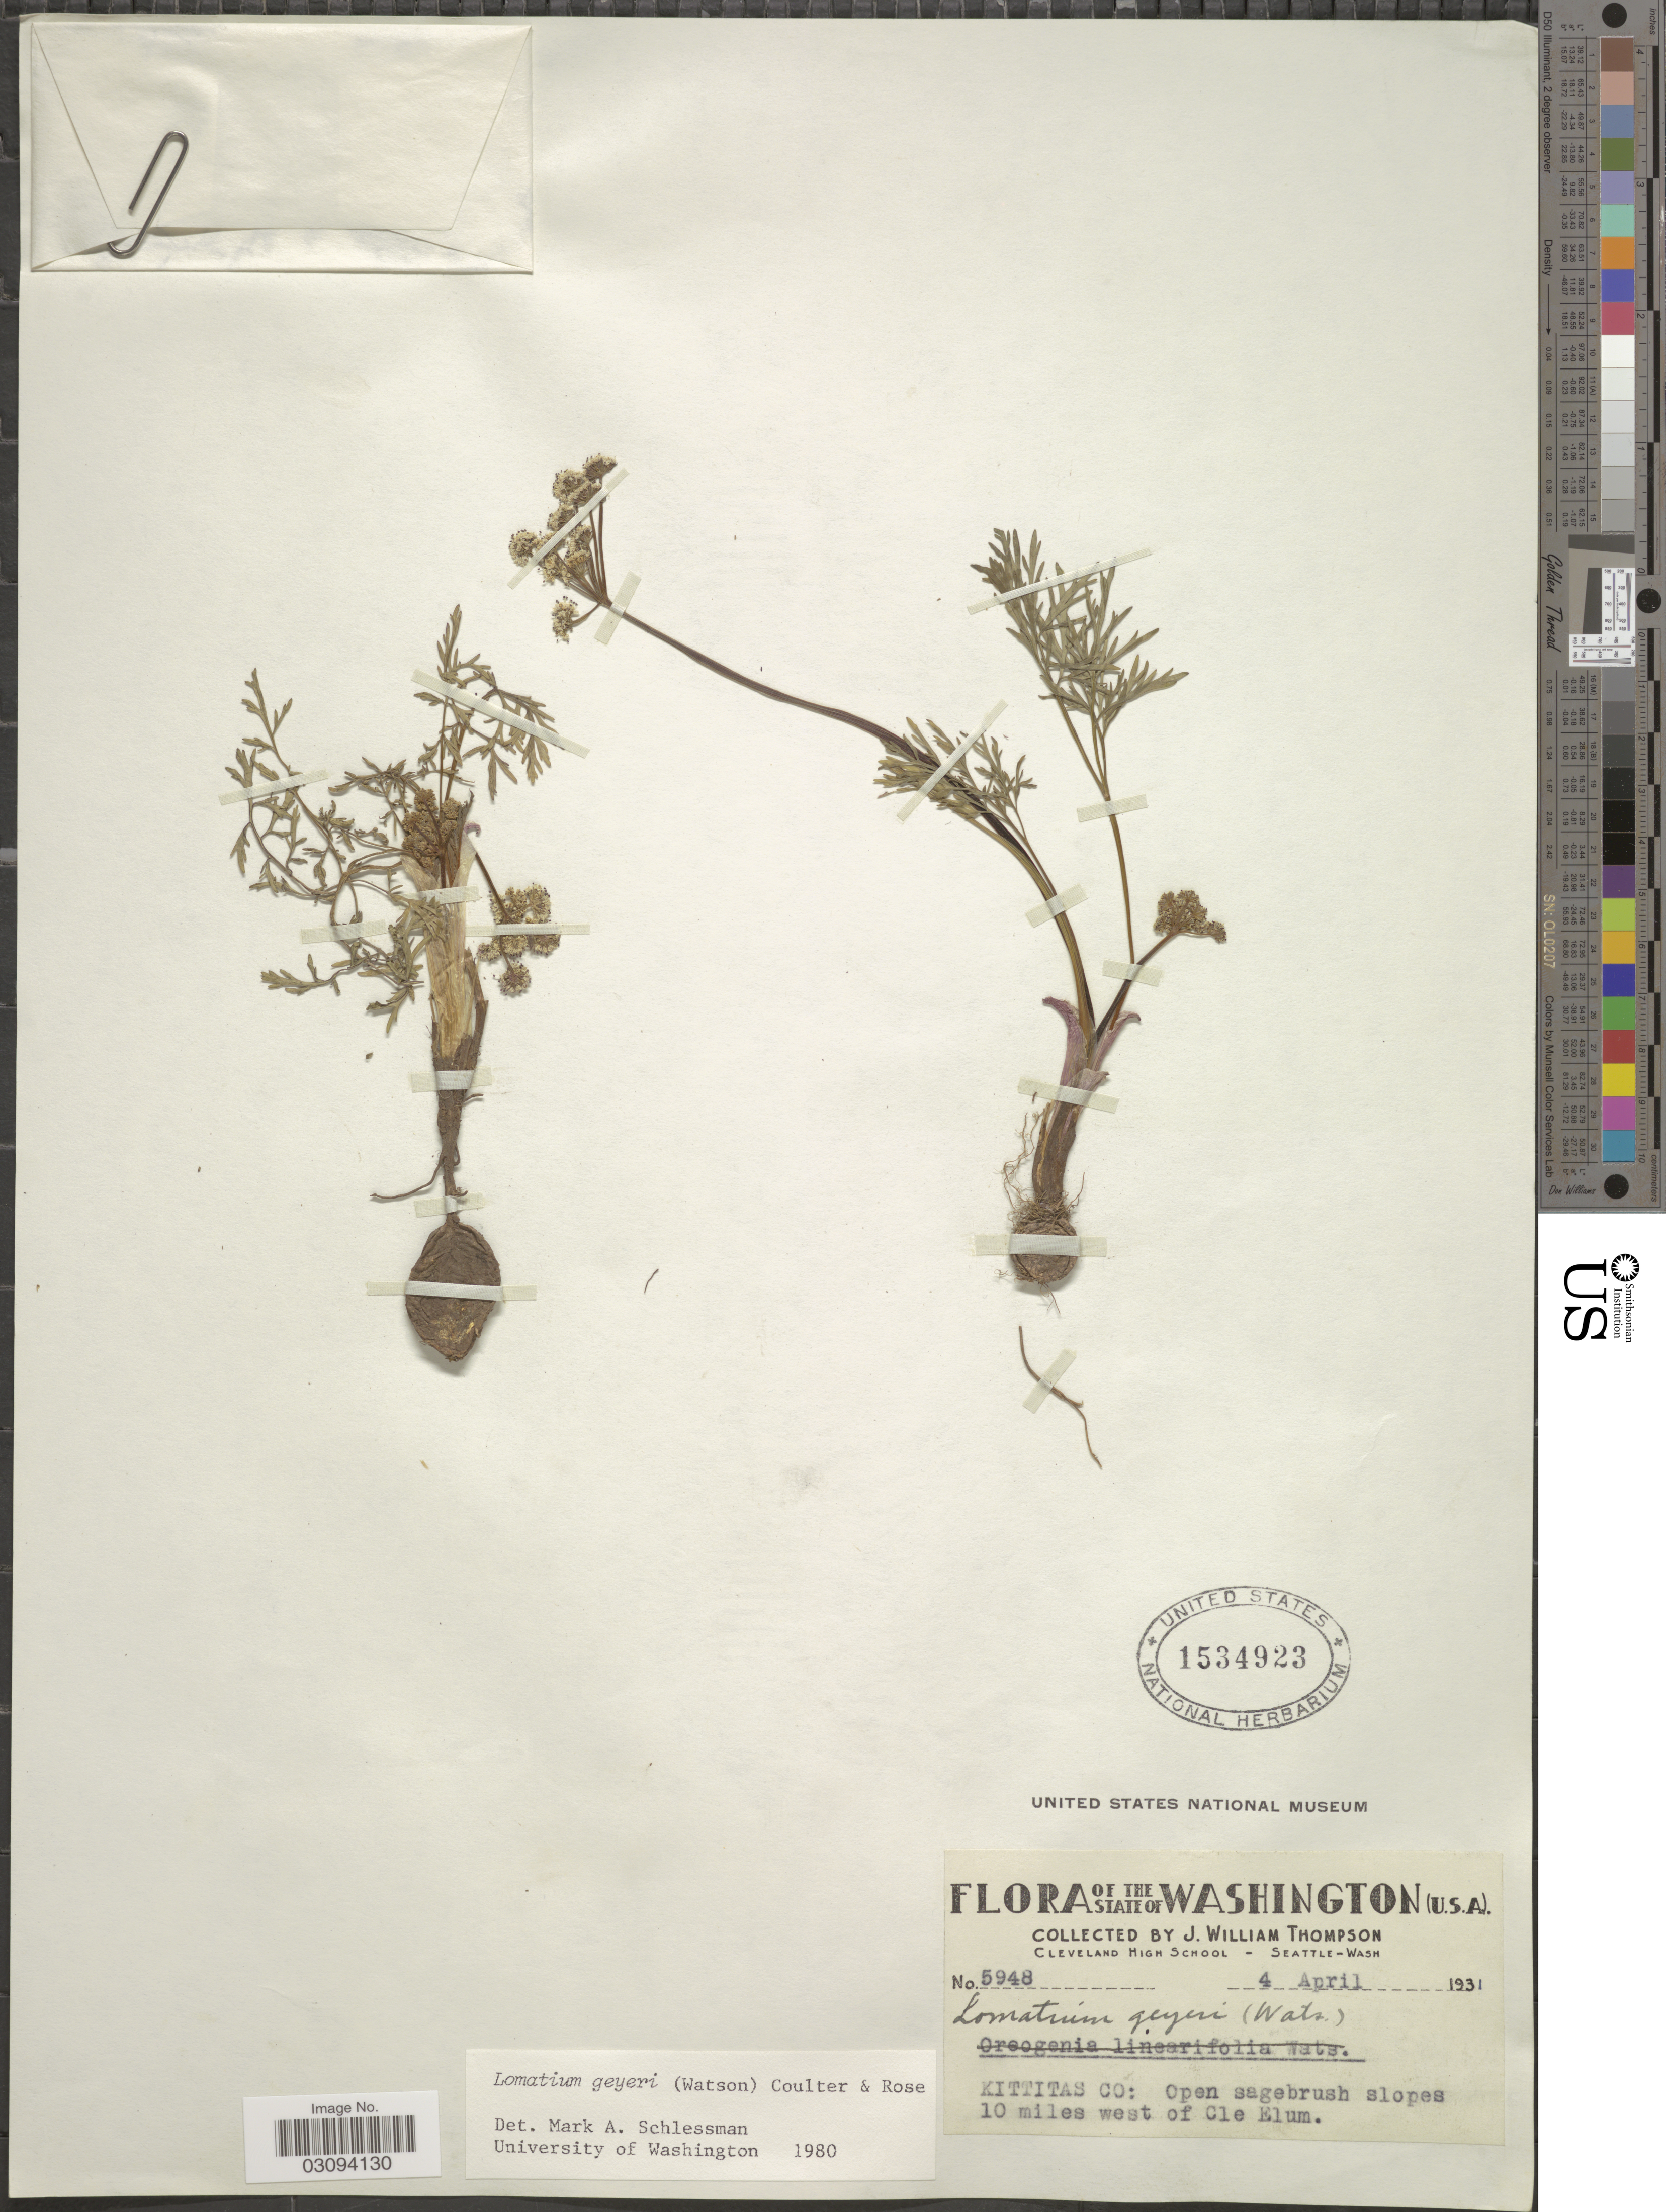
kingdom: Plantae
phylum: Tracheophyta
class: Magnoliopsida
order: Apiales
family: Apiaceae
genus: Lomatium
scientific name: Lomatium geyeri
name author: (S. Watson) J.M. Coult. & Rose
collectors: J. W. Thompson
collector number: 5948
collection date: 1931-04-04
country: United States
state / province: Washington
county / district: Kittitas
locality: Kittitas Co: 10 miles west of Cle Elum.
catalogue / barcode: US 1534923